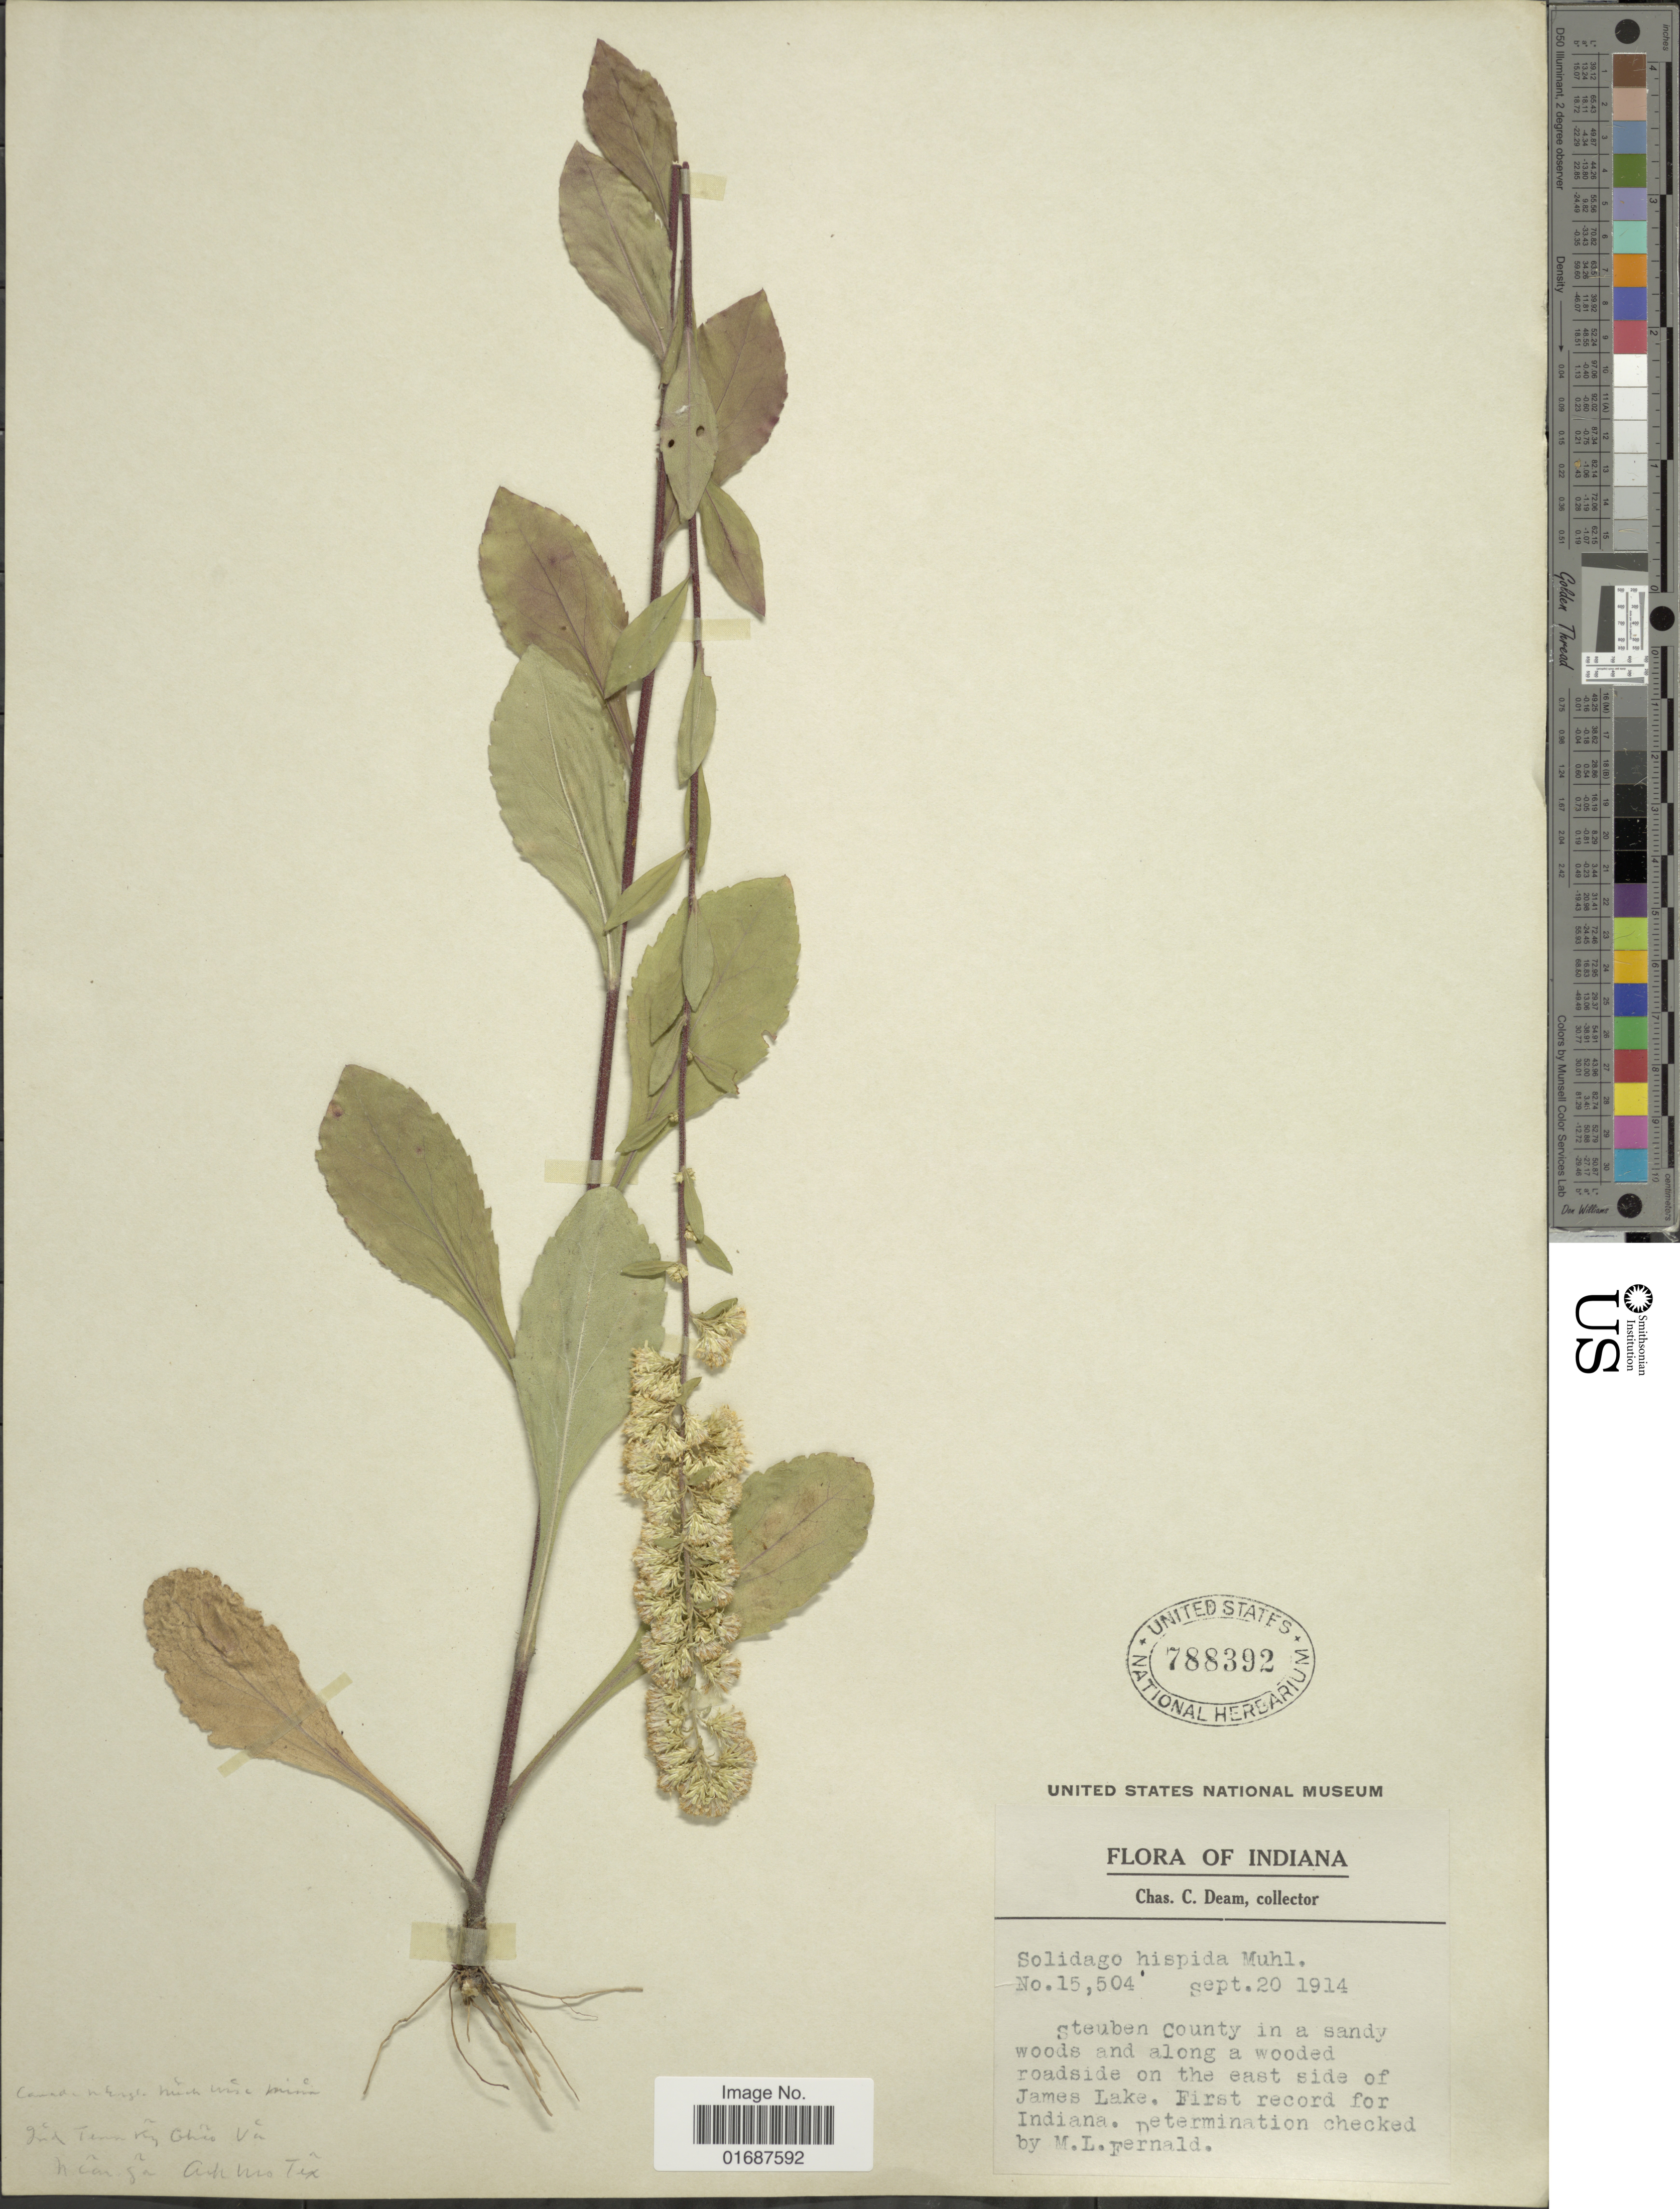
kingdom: Plantae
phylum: Tracheophyta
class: Magnoliopsida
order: Asterales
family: Asteraceae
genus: Solidago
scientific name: Solidago hispida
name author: Muhl. ex Willd.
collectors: C. C. Deam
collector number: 15504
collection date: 1914-09-20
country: United States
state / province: Indiana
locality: Steuben County on the east side of James Lake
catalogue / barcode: US 788392